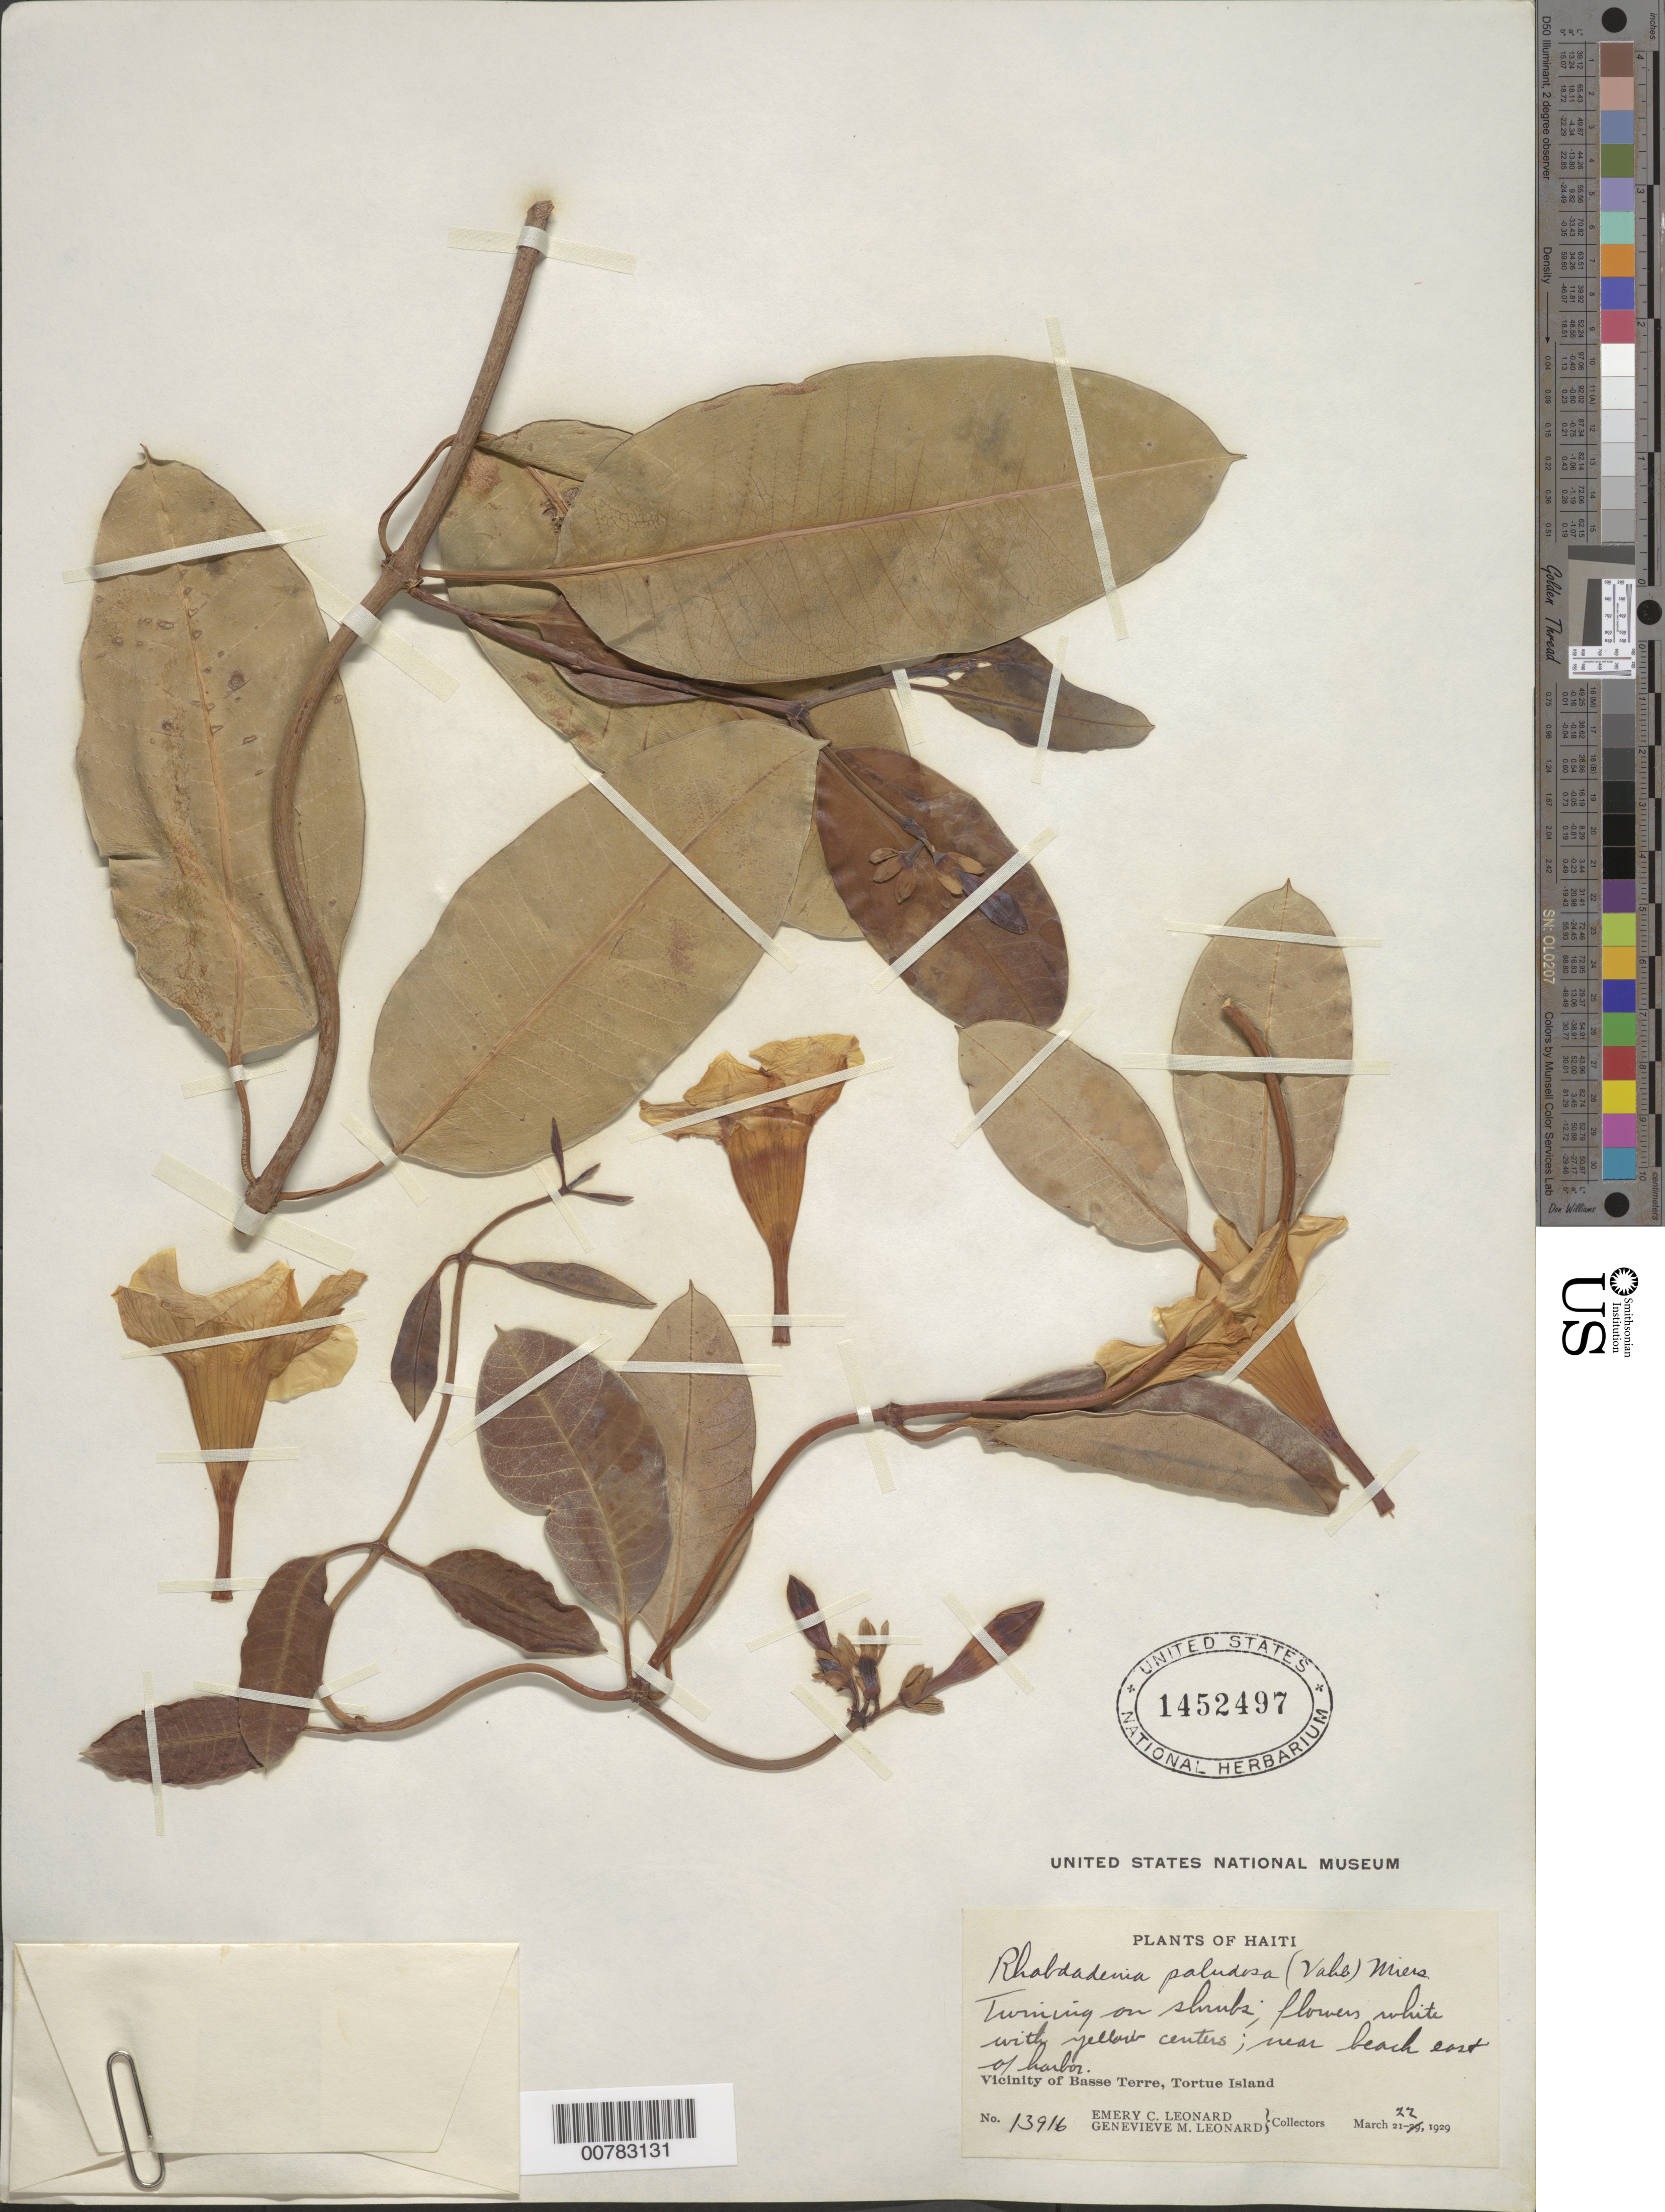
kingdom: Plantae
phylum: Tracheophyta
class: Magnoliopsida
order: Gentianales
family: Apocynaceae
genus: Rhabdadenia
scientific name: Rhabdadenia biflora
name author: (Jacq.) Müll. Arg.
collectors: E. C. Leonard & G. M. Leonard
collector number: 13916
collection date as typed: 22 Mar 1929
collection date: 1929-03-22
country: Haiti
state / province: Nord-Óuest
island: Île de la Tortue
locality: Tortue Island, vicinity of Basse Terre, east of harbor.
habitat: Near beach.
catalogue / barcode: US 1452497